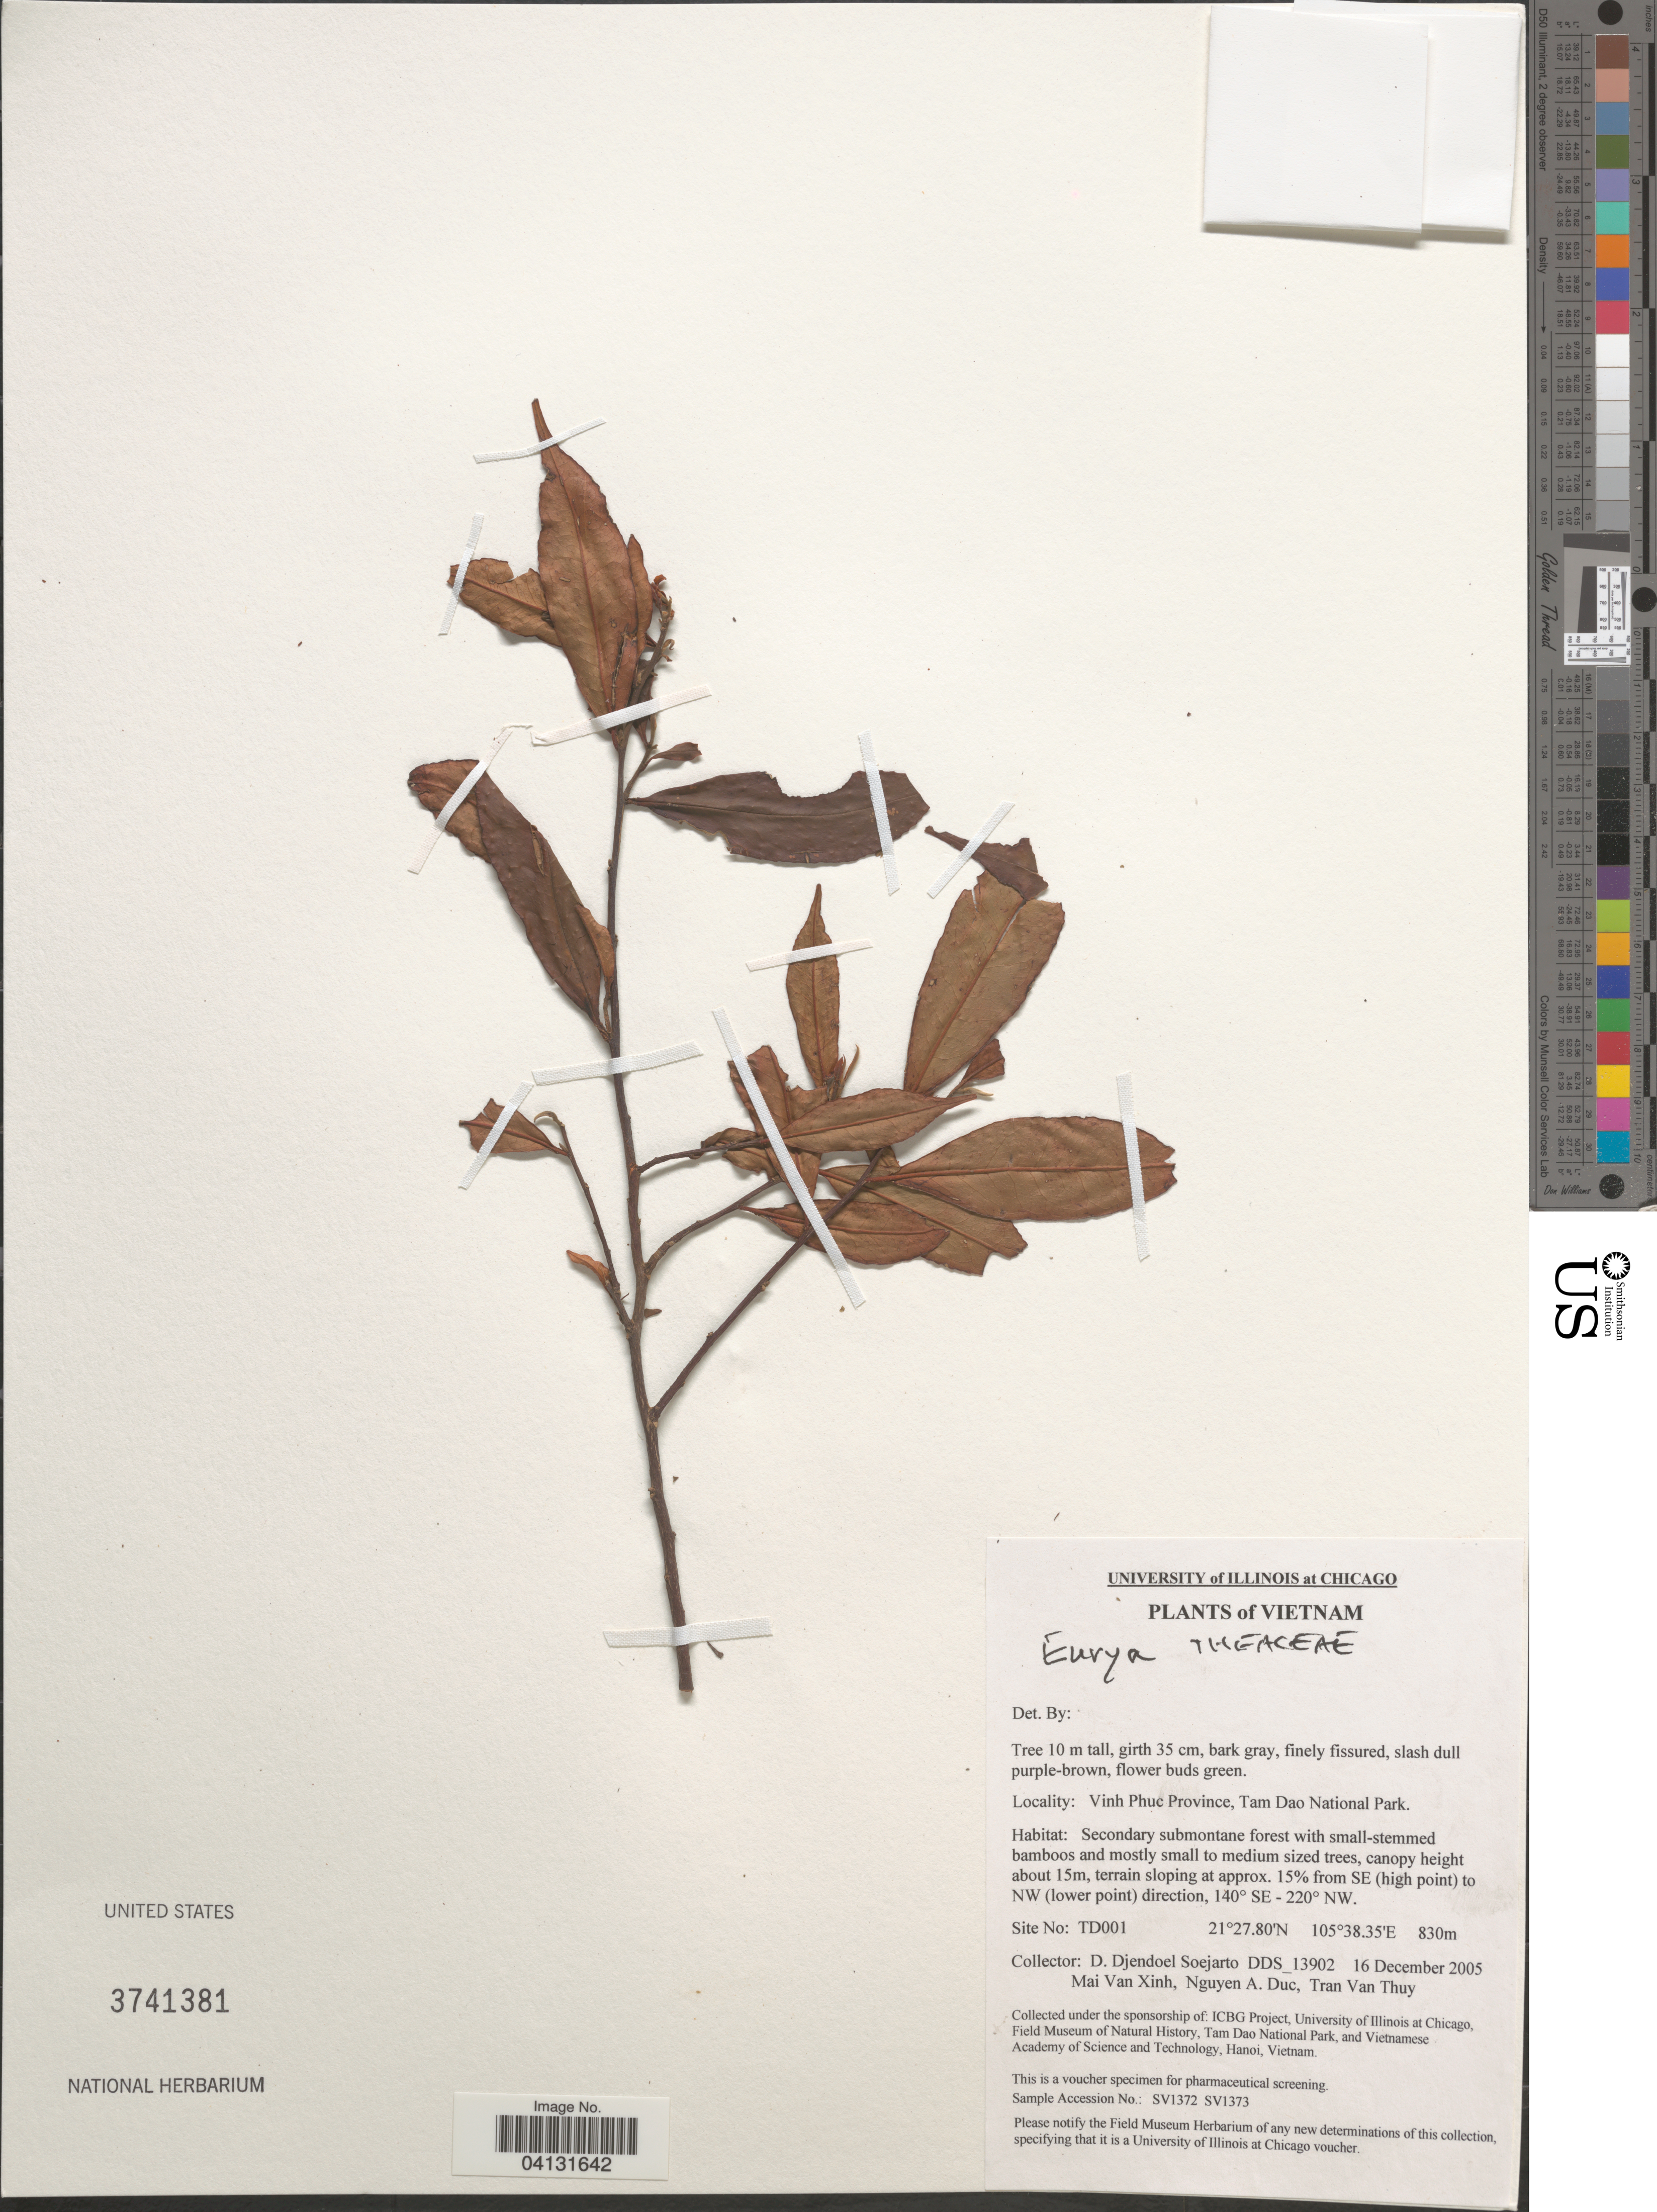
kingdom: Plantae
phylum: Tracheophyta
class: Magnoliopsida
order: Ericales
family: Pentaphylacaceae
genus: Eurya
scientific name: Eurya sp.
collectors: D. D. Soejarto, M. Xinh, N. Duc & T. Thuy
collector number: DDS13902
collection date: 2005-12-16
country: Vietnam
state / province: Vinh Phuc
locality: Tam Dao National Park. Terrain sloping at approx. 15% from SE (high point) to NW (lower point) direction, 140° SE-220° NW. Site No: TD001.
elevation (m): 830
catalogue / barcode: US 3741381